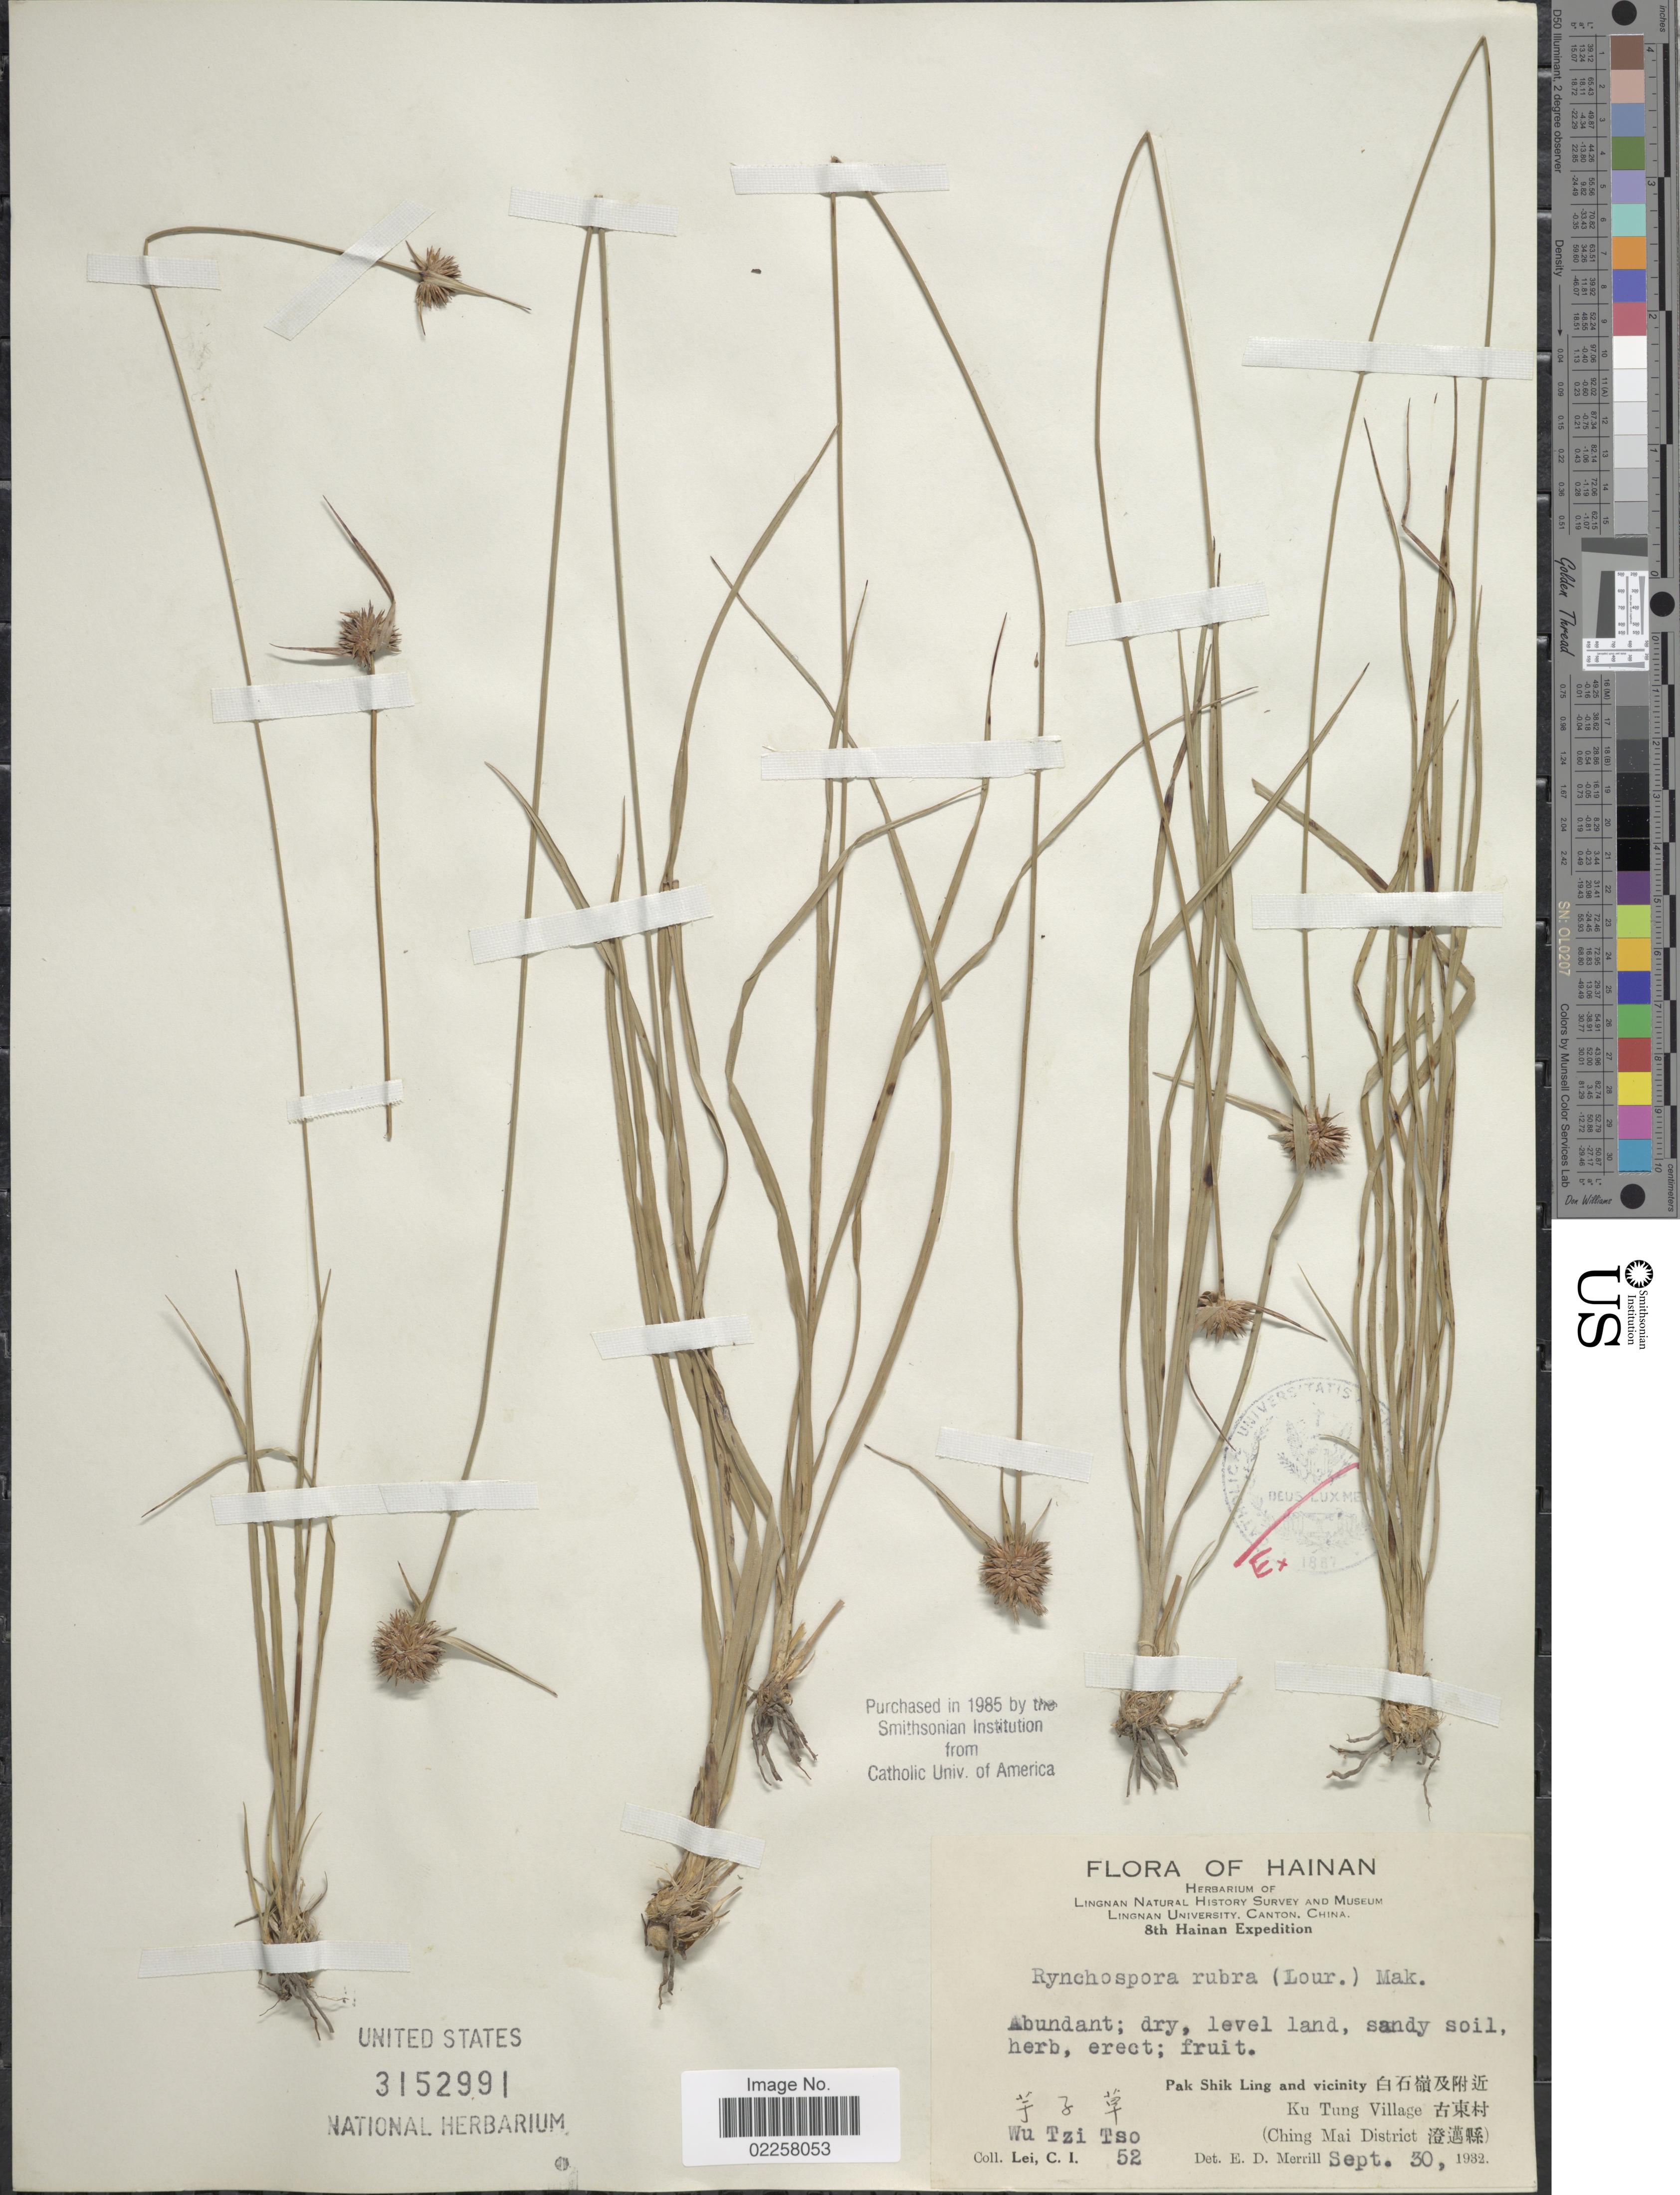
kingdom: Plantae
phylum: Tracheophyta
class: Liliopsida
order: Poales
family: Cyperaceae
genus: Rhynchospora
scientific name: Rhynchospora rubra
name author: (Lour.) Makino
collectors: C. I. Lei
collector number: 52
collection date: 1932-09-30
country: China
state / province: Hainan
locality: Pak Shik Ling and vicinity X. Ku Tung Village X. (Ching Mai District X). Wu Tzi Tso X.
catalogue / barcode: US 3152991